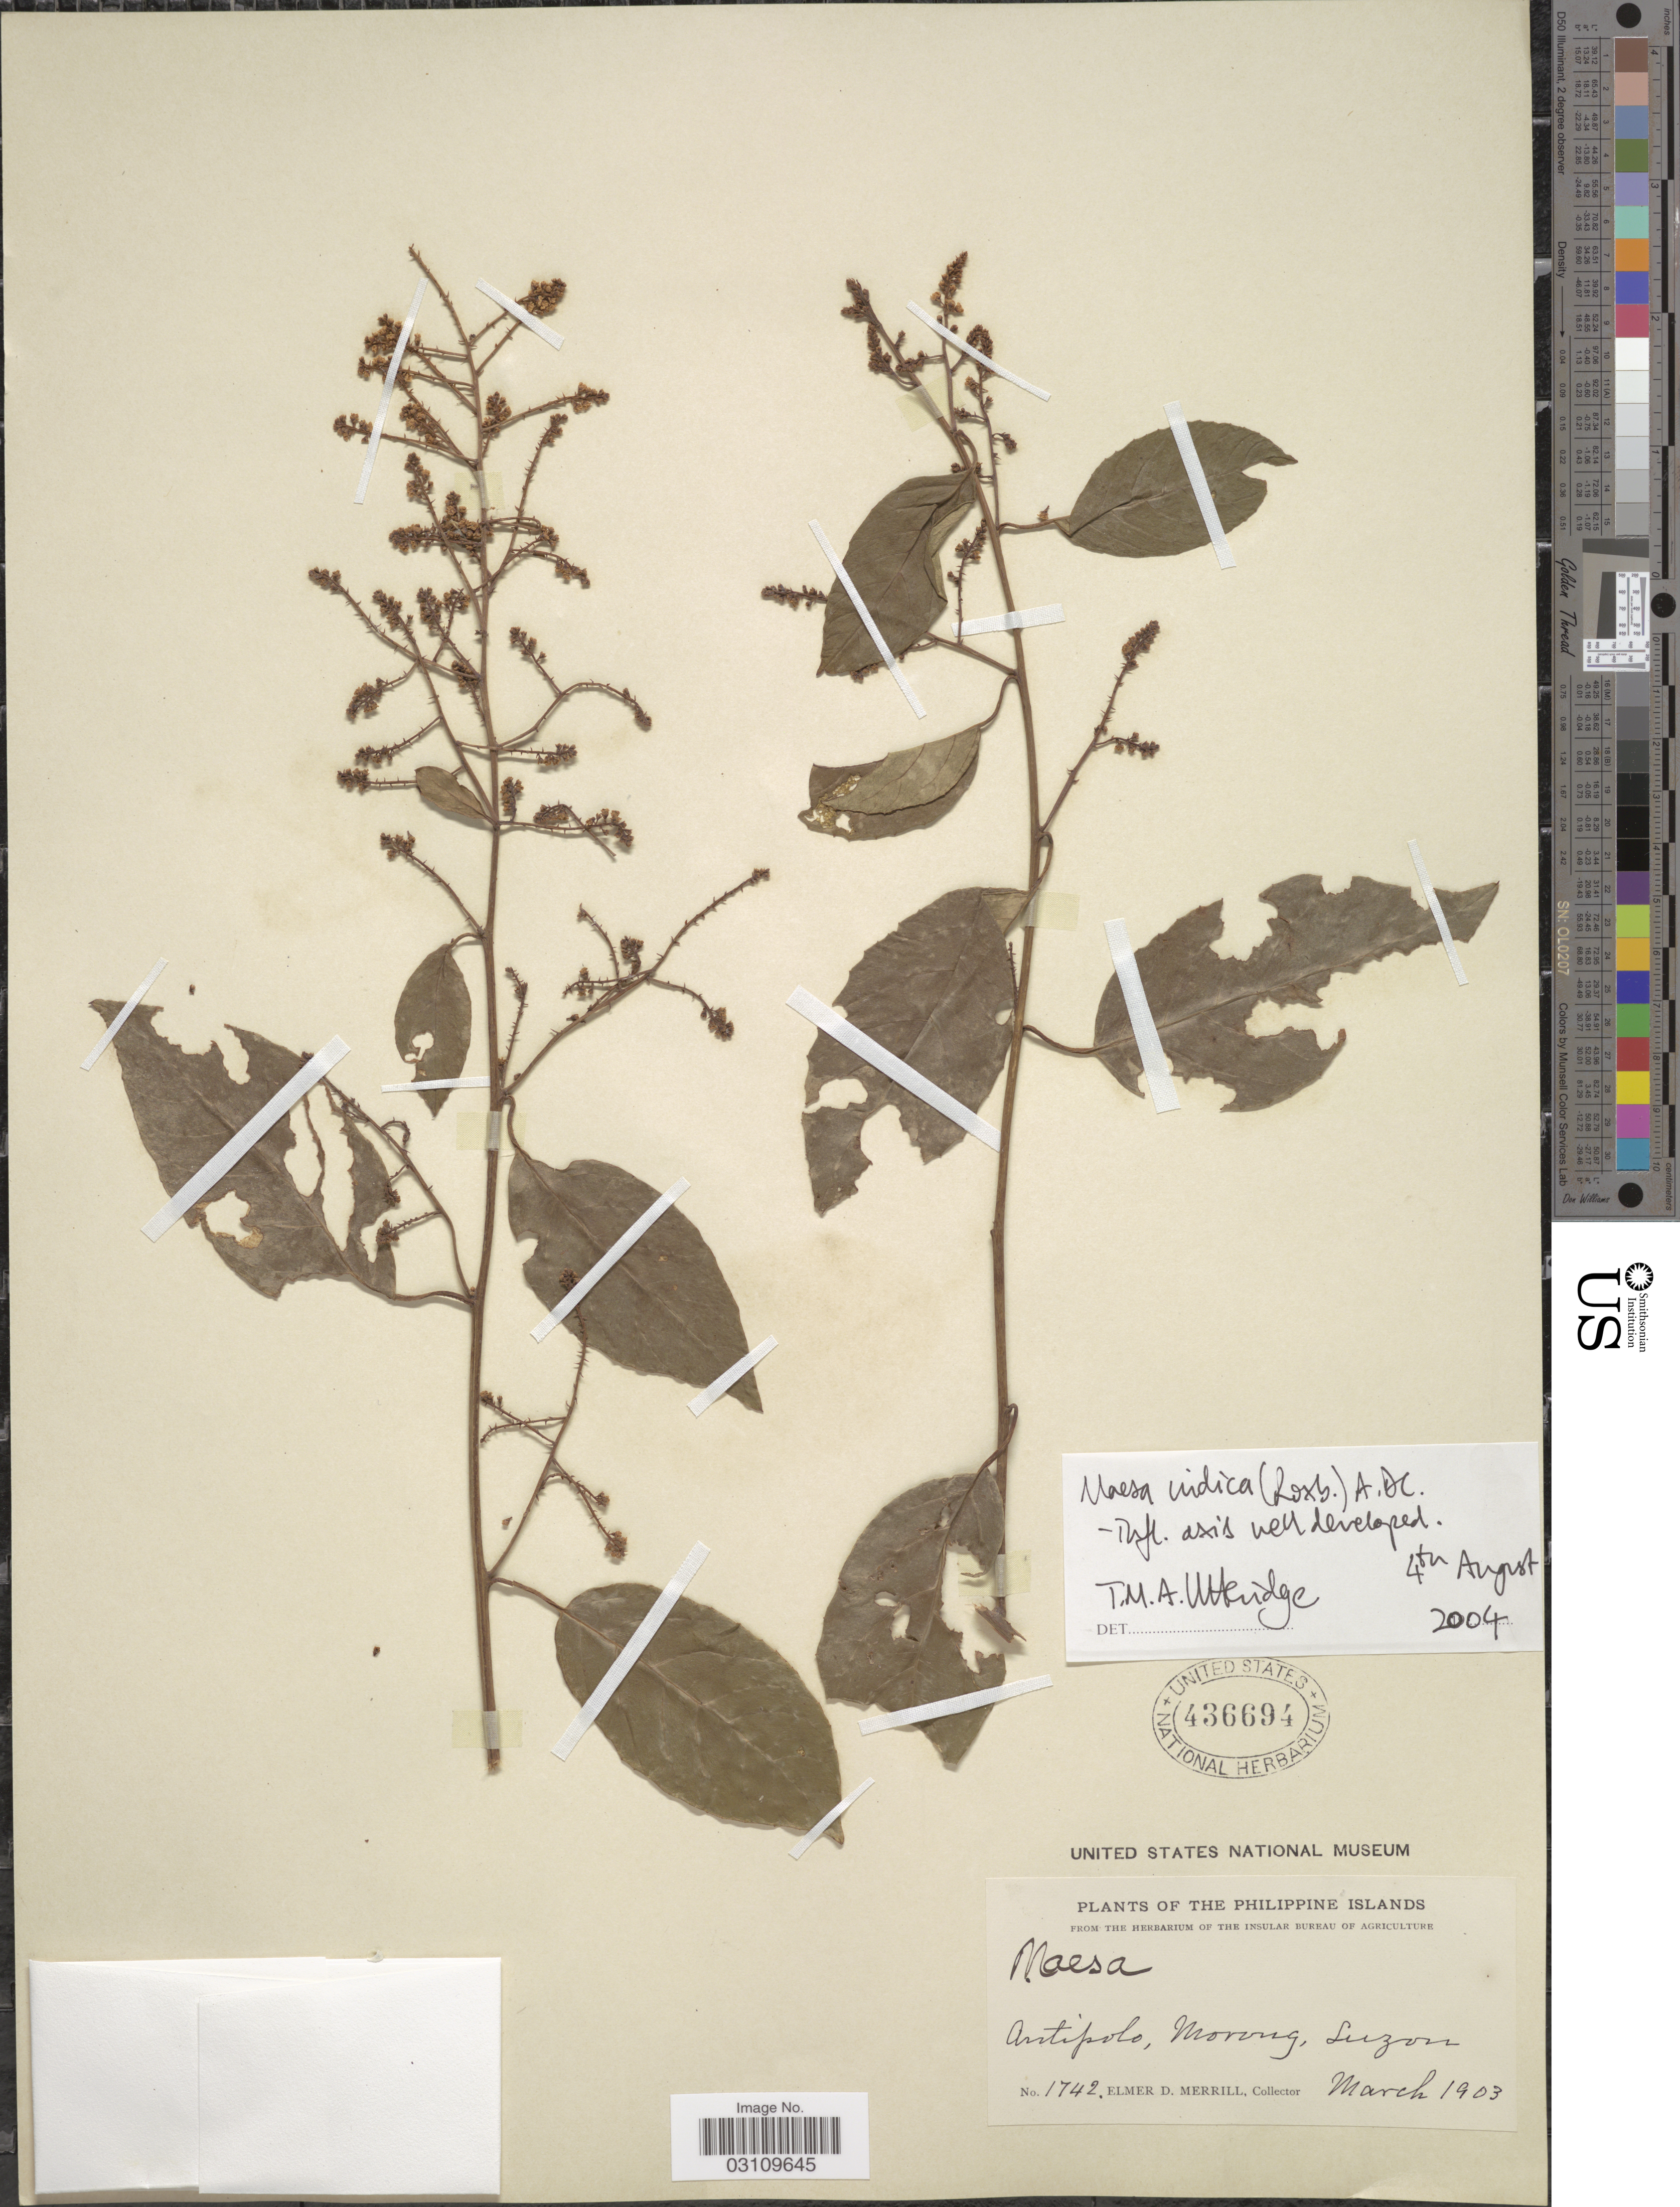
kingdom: Plantae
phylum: Tracheophyta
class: Magnoliopsida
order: Ericales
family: Primulaceae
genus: Maesa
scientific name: Maesa indica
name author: (Roxb.) A. DC.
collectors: E. D. Merrill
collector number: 1742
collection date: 1903-03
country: Philippines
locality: Antipolo, Morong, Luzon.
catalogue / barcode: US 436694